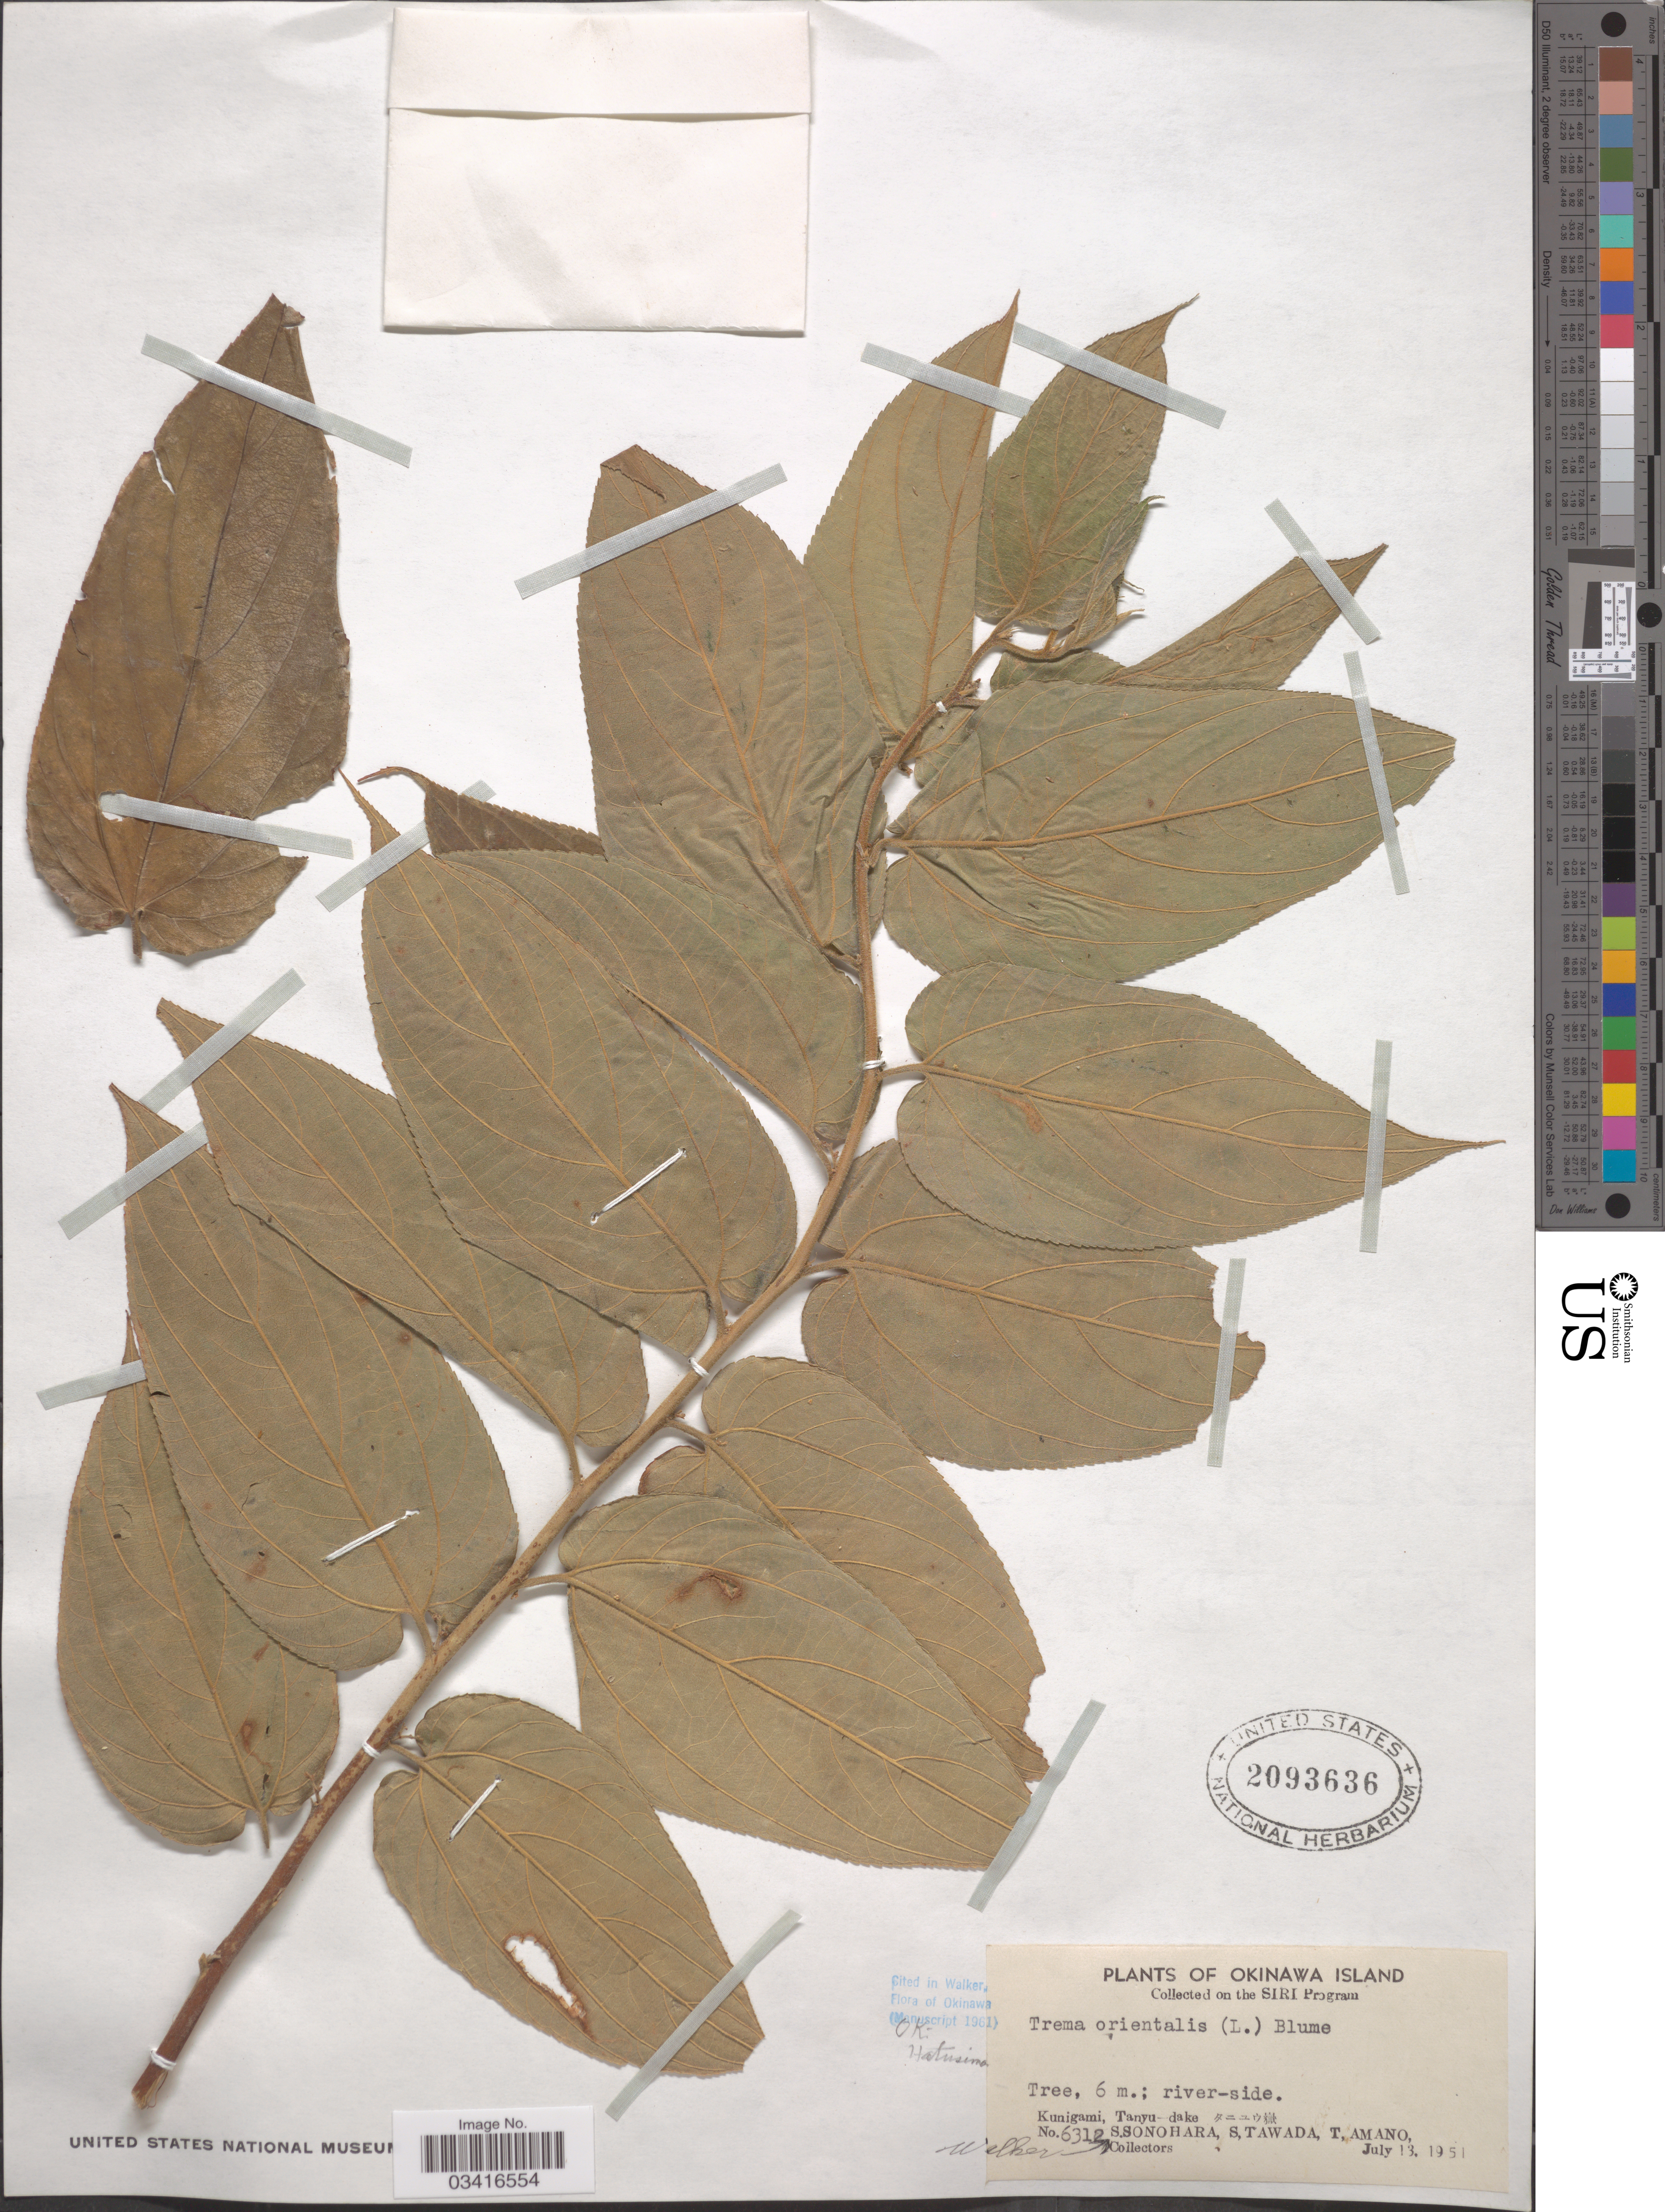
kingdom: Plantae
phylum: Tracheophyta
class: Magnoliopsida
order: Rosales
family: Cannabaceae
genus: Trema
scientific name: Trema orientale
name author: (L.) Blume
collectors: S. Sonohara, S. Tawada, T. Amano & -. Walker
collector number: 6312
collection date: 1951-07-13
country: Japan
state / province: Okinawa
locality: Okinawa Island. Kunigami, Tanyu-dake X.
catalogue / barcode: US 2093636